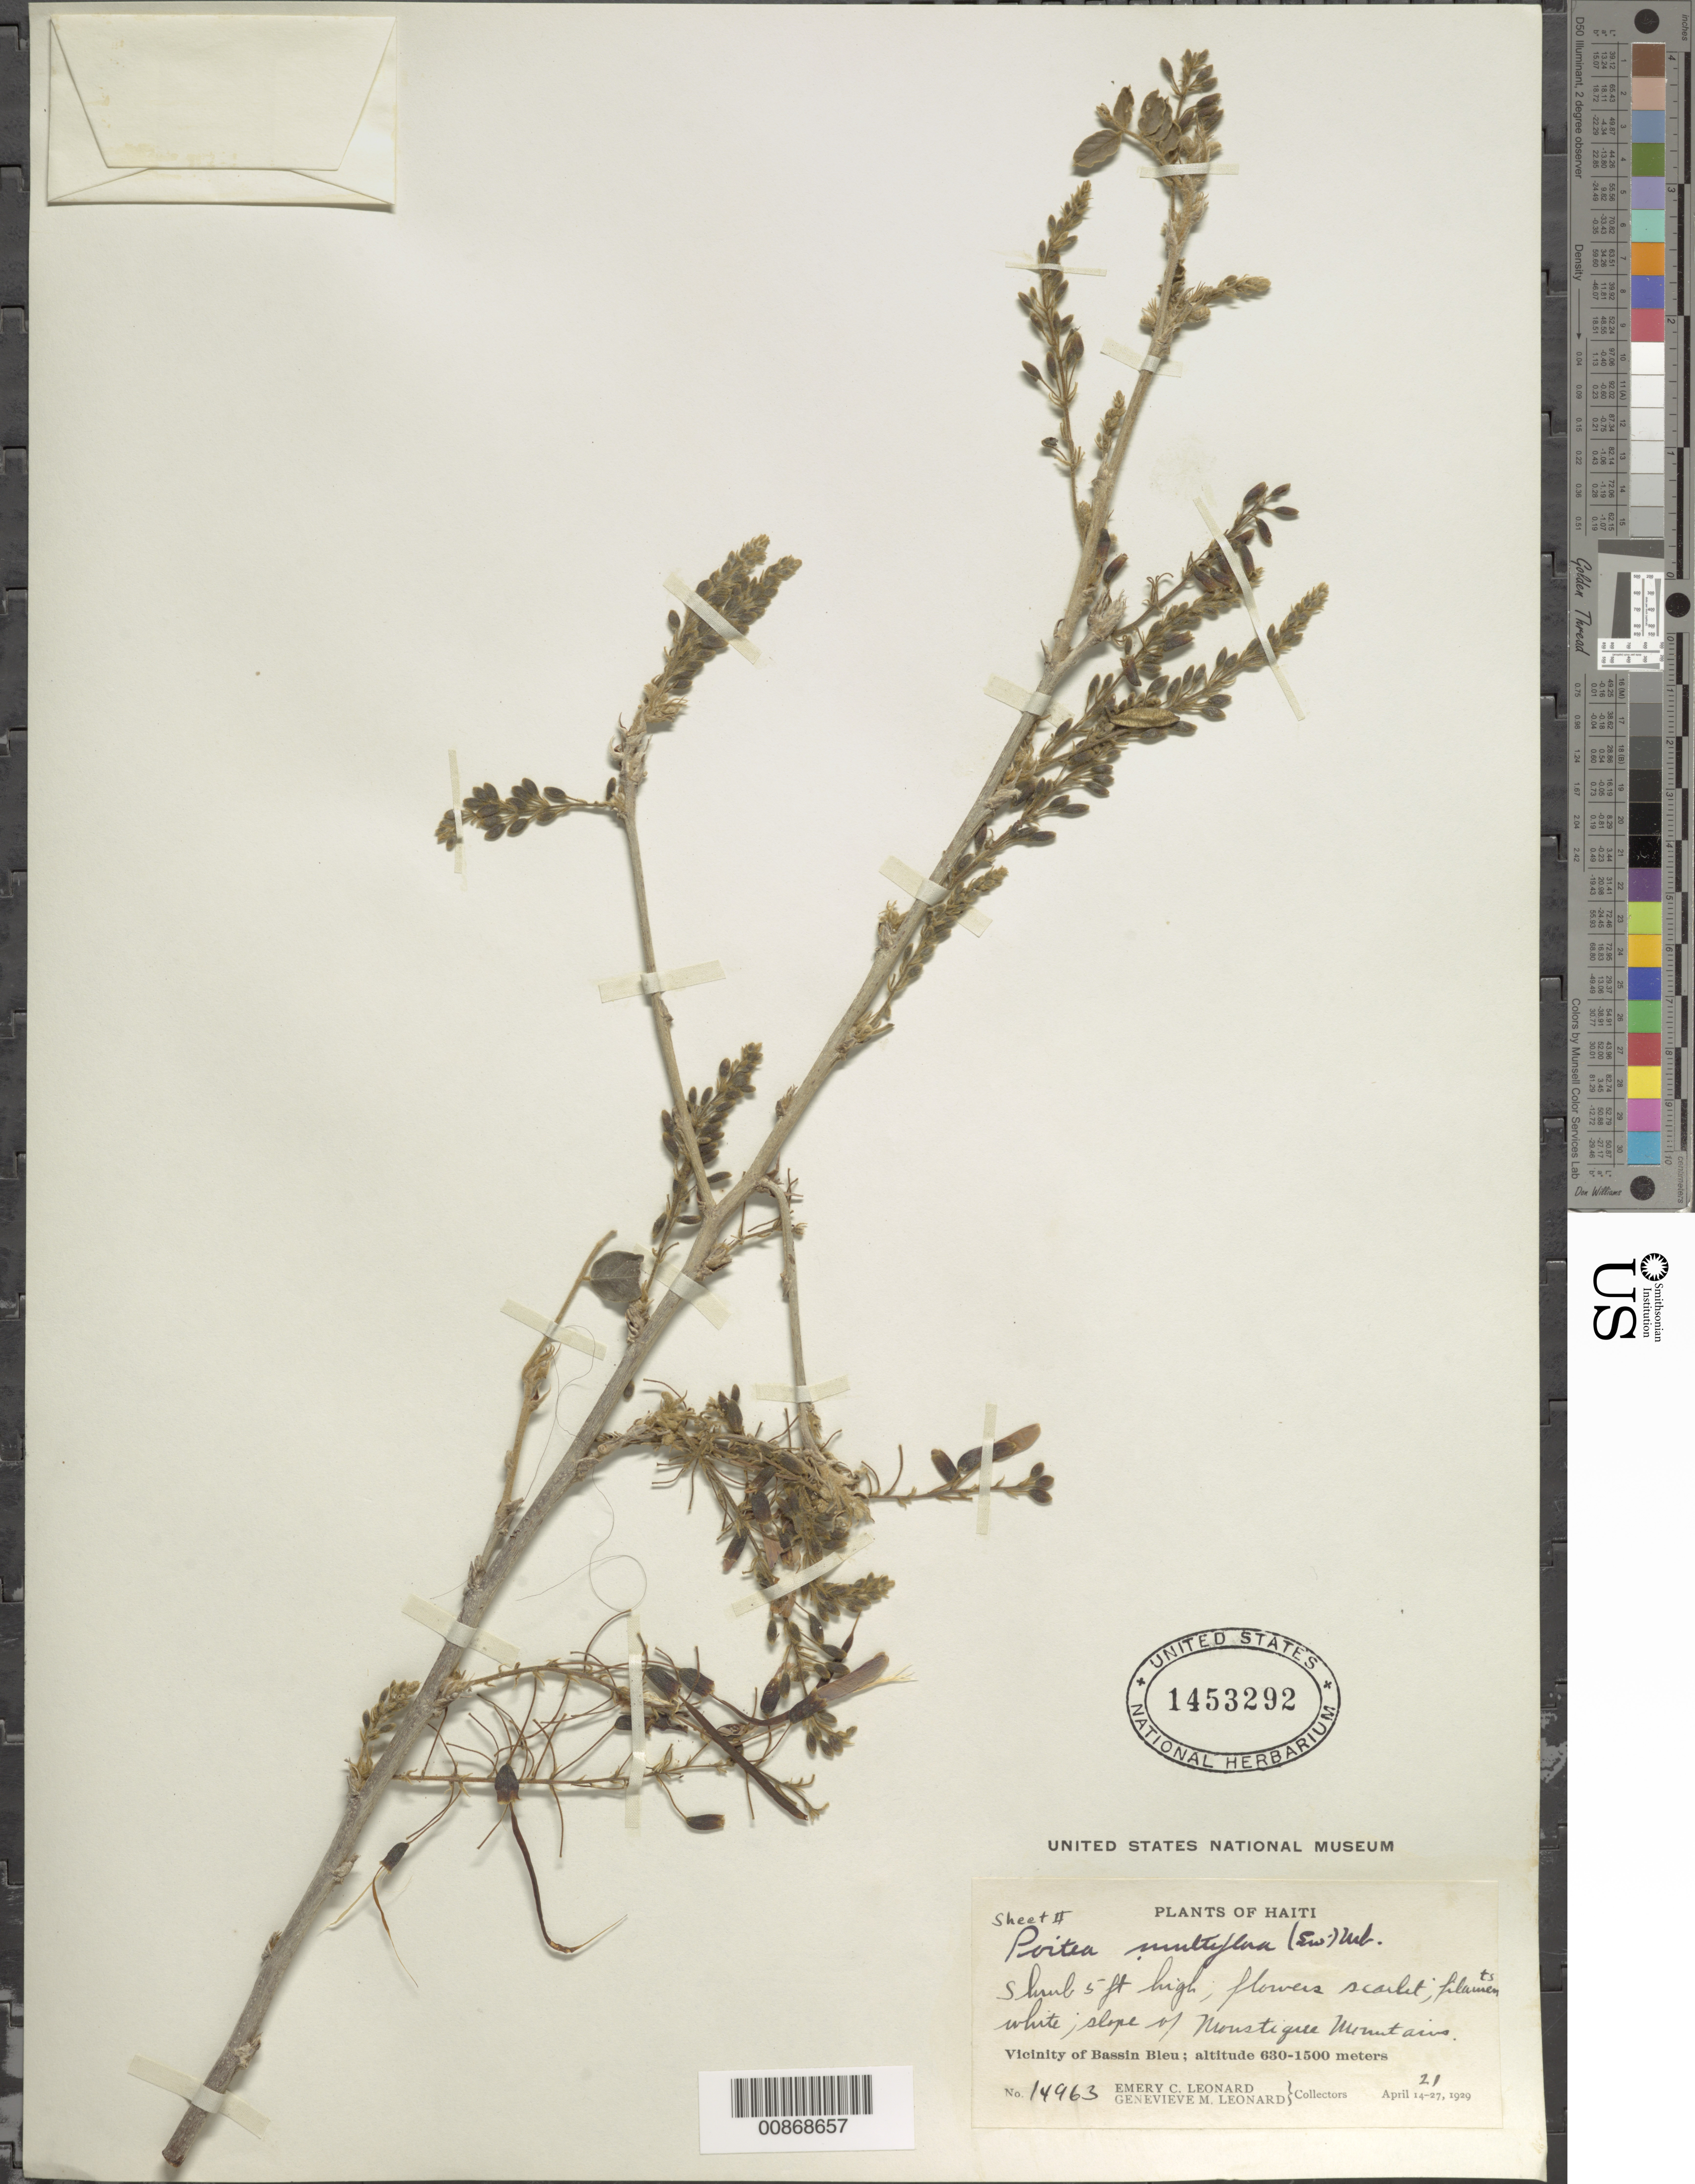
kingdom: Plantae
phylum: Tracheophyta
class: Magnoliopsida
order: Fabales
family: Fabaceae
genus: Poitea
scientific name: Poitea multiflora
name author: (Sw.) Urb.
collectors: E. C. Leonard & G. M. Leonard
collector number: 14963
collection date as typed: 21 Apr 1929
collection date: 1929-04-21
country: Haiti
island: Hispaniola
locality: Vicinity of Bassin Bleu. Slope of Moustique Mountains.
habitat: Mountain slope.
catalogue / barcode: US 1453292